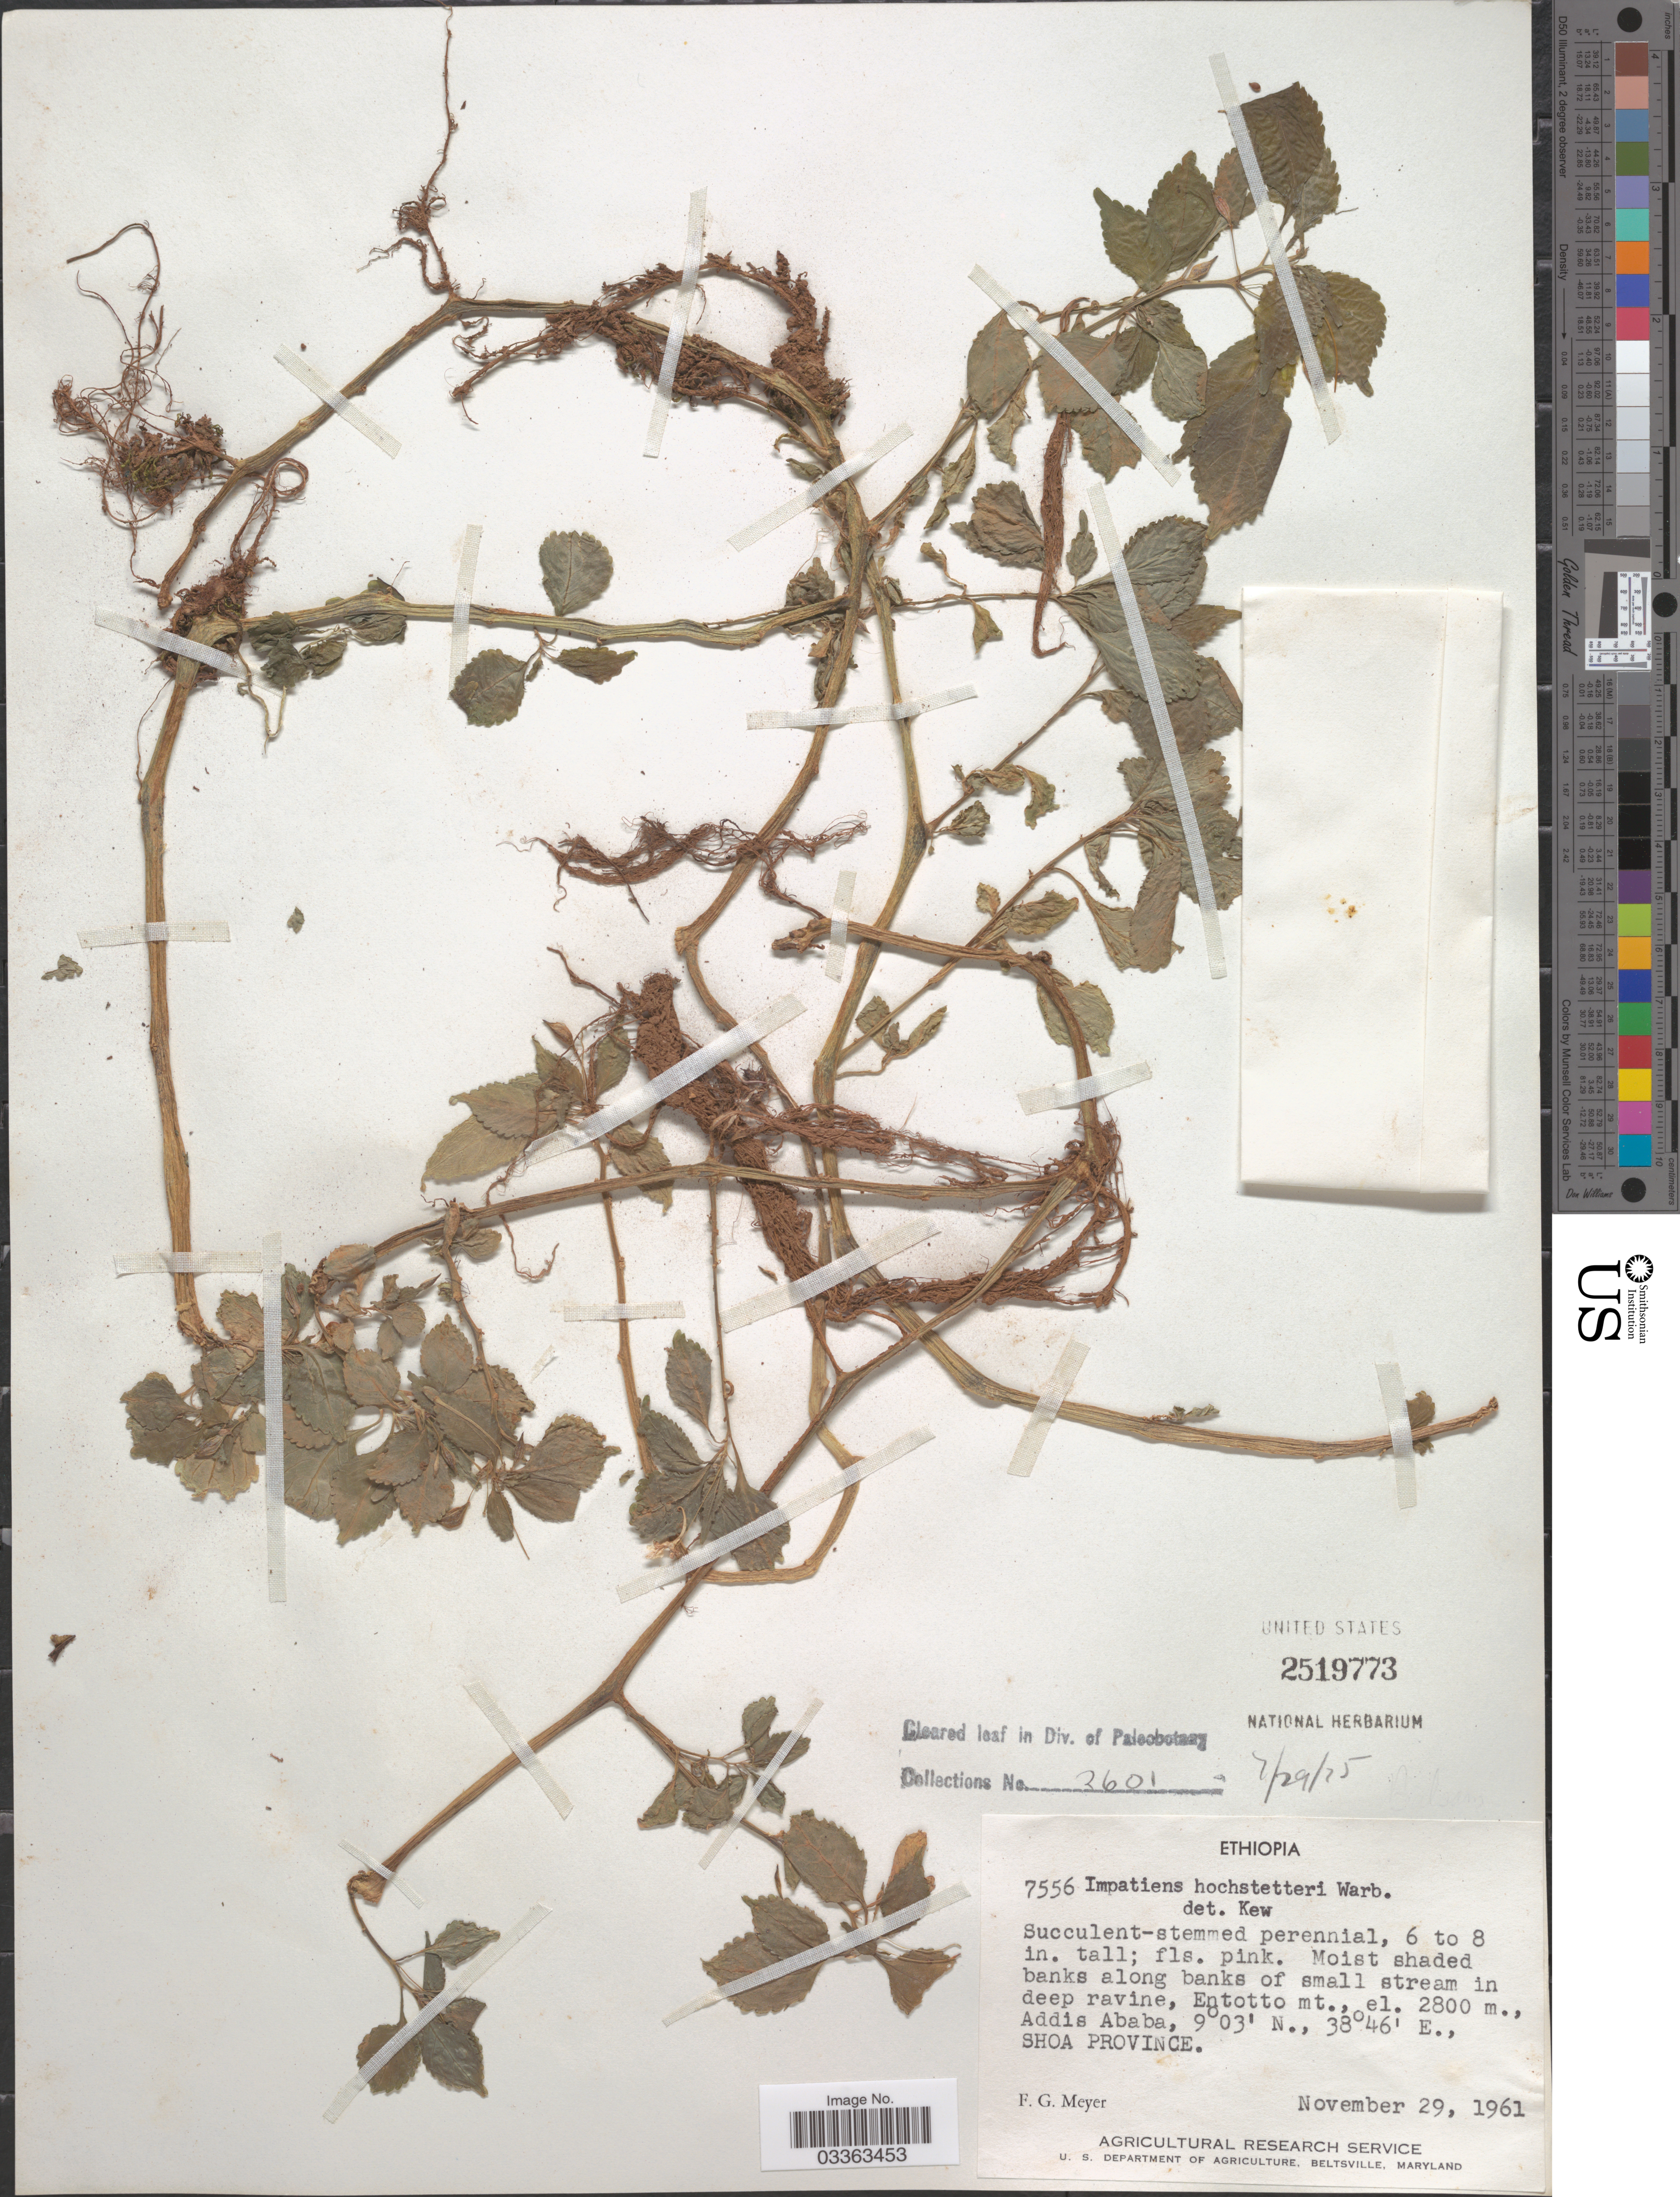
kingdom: Plantae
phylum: Tracheophyta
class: Magnoliopsida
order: Ericales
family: Balsaminaceae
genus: Impatiens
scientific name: Impatiens hochstetteri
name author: Warb.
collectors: F. G. Meyer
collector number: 7556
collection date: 1961-11-29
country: Ethiopia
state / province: Addis Ababa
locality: Entotto mt., Addis Ababa, Shoa Province.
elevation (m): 2800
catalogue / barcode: US 2519773